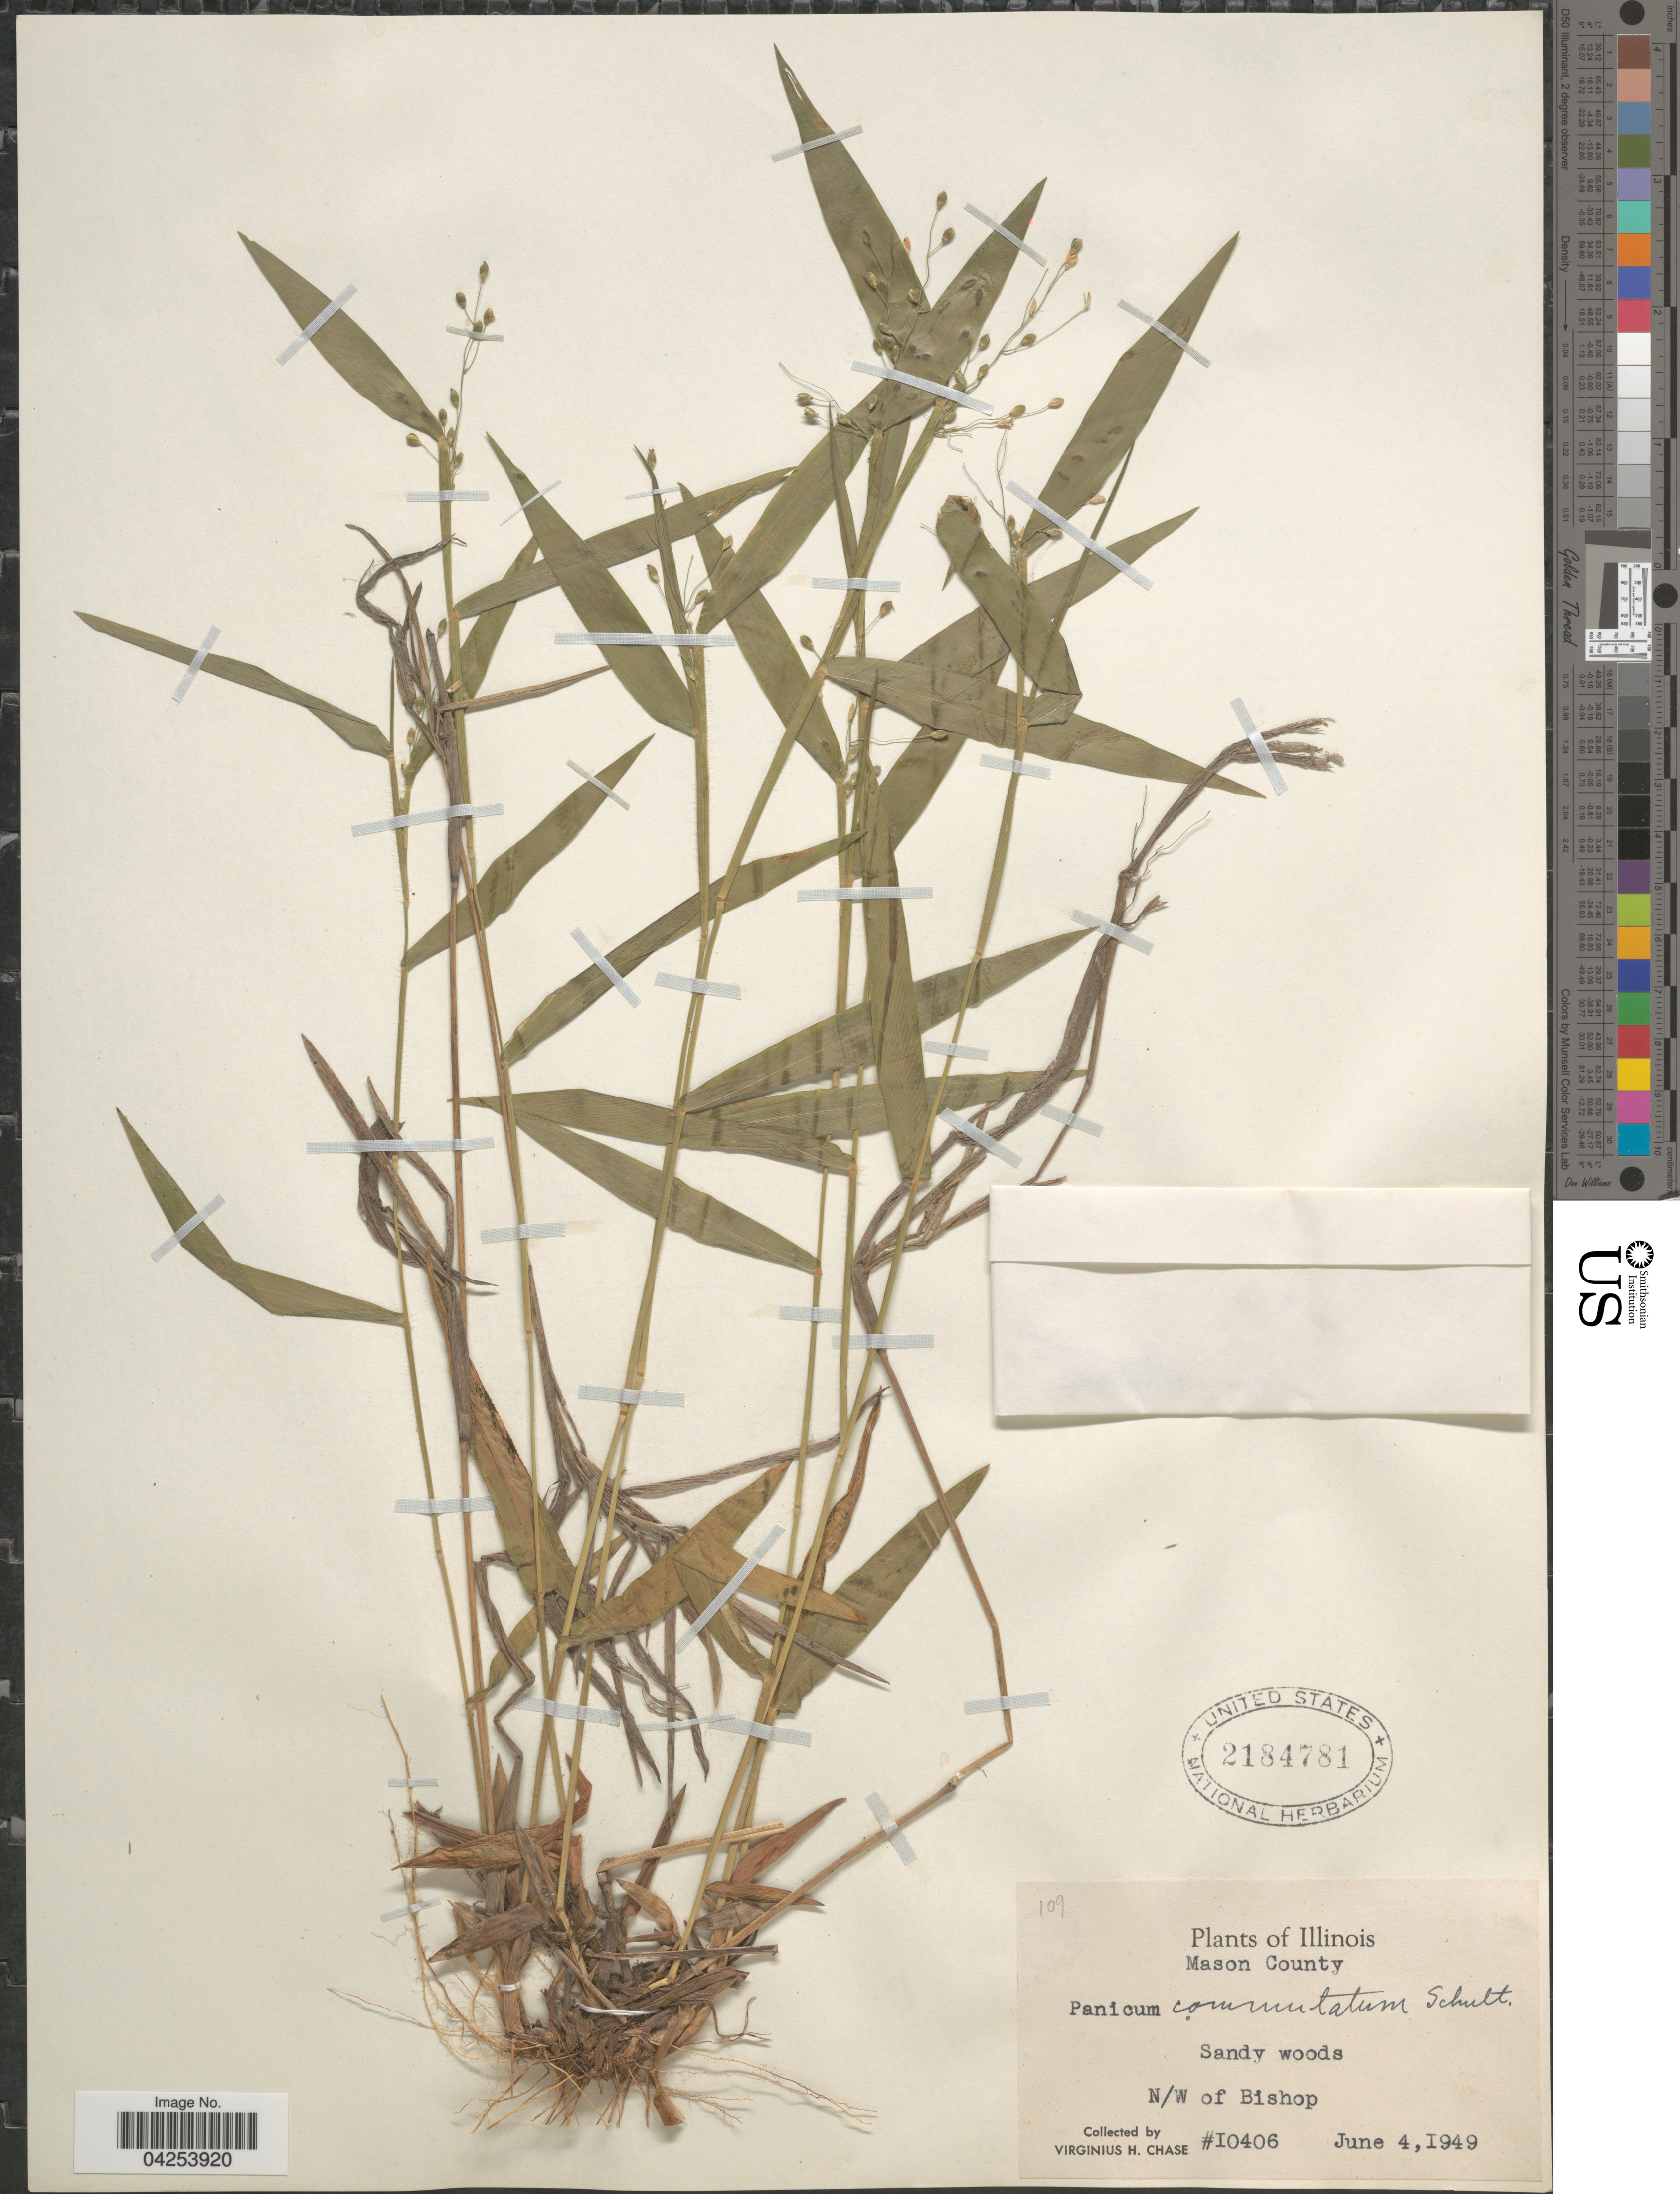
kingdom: Plantae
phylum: Tracheophyta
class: Liliopsida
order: Poales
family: Poaceae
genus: Dichanthelium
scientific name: Dichanthelium commutatum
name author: (Schult.) Gould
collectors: V. H. Chase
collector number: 10406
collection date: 1949-06-04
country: United States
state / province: Illinois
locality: Mason County. Sandy woods N/W of Bishop.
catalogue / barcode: US 2184781